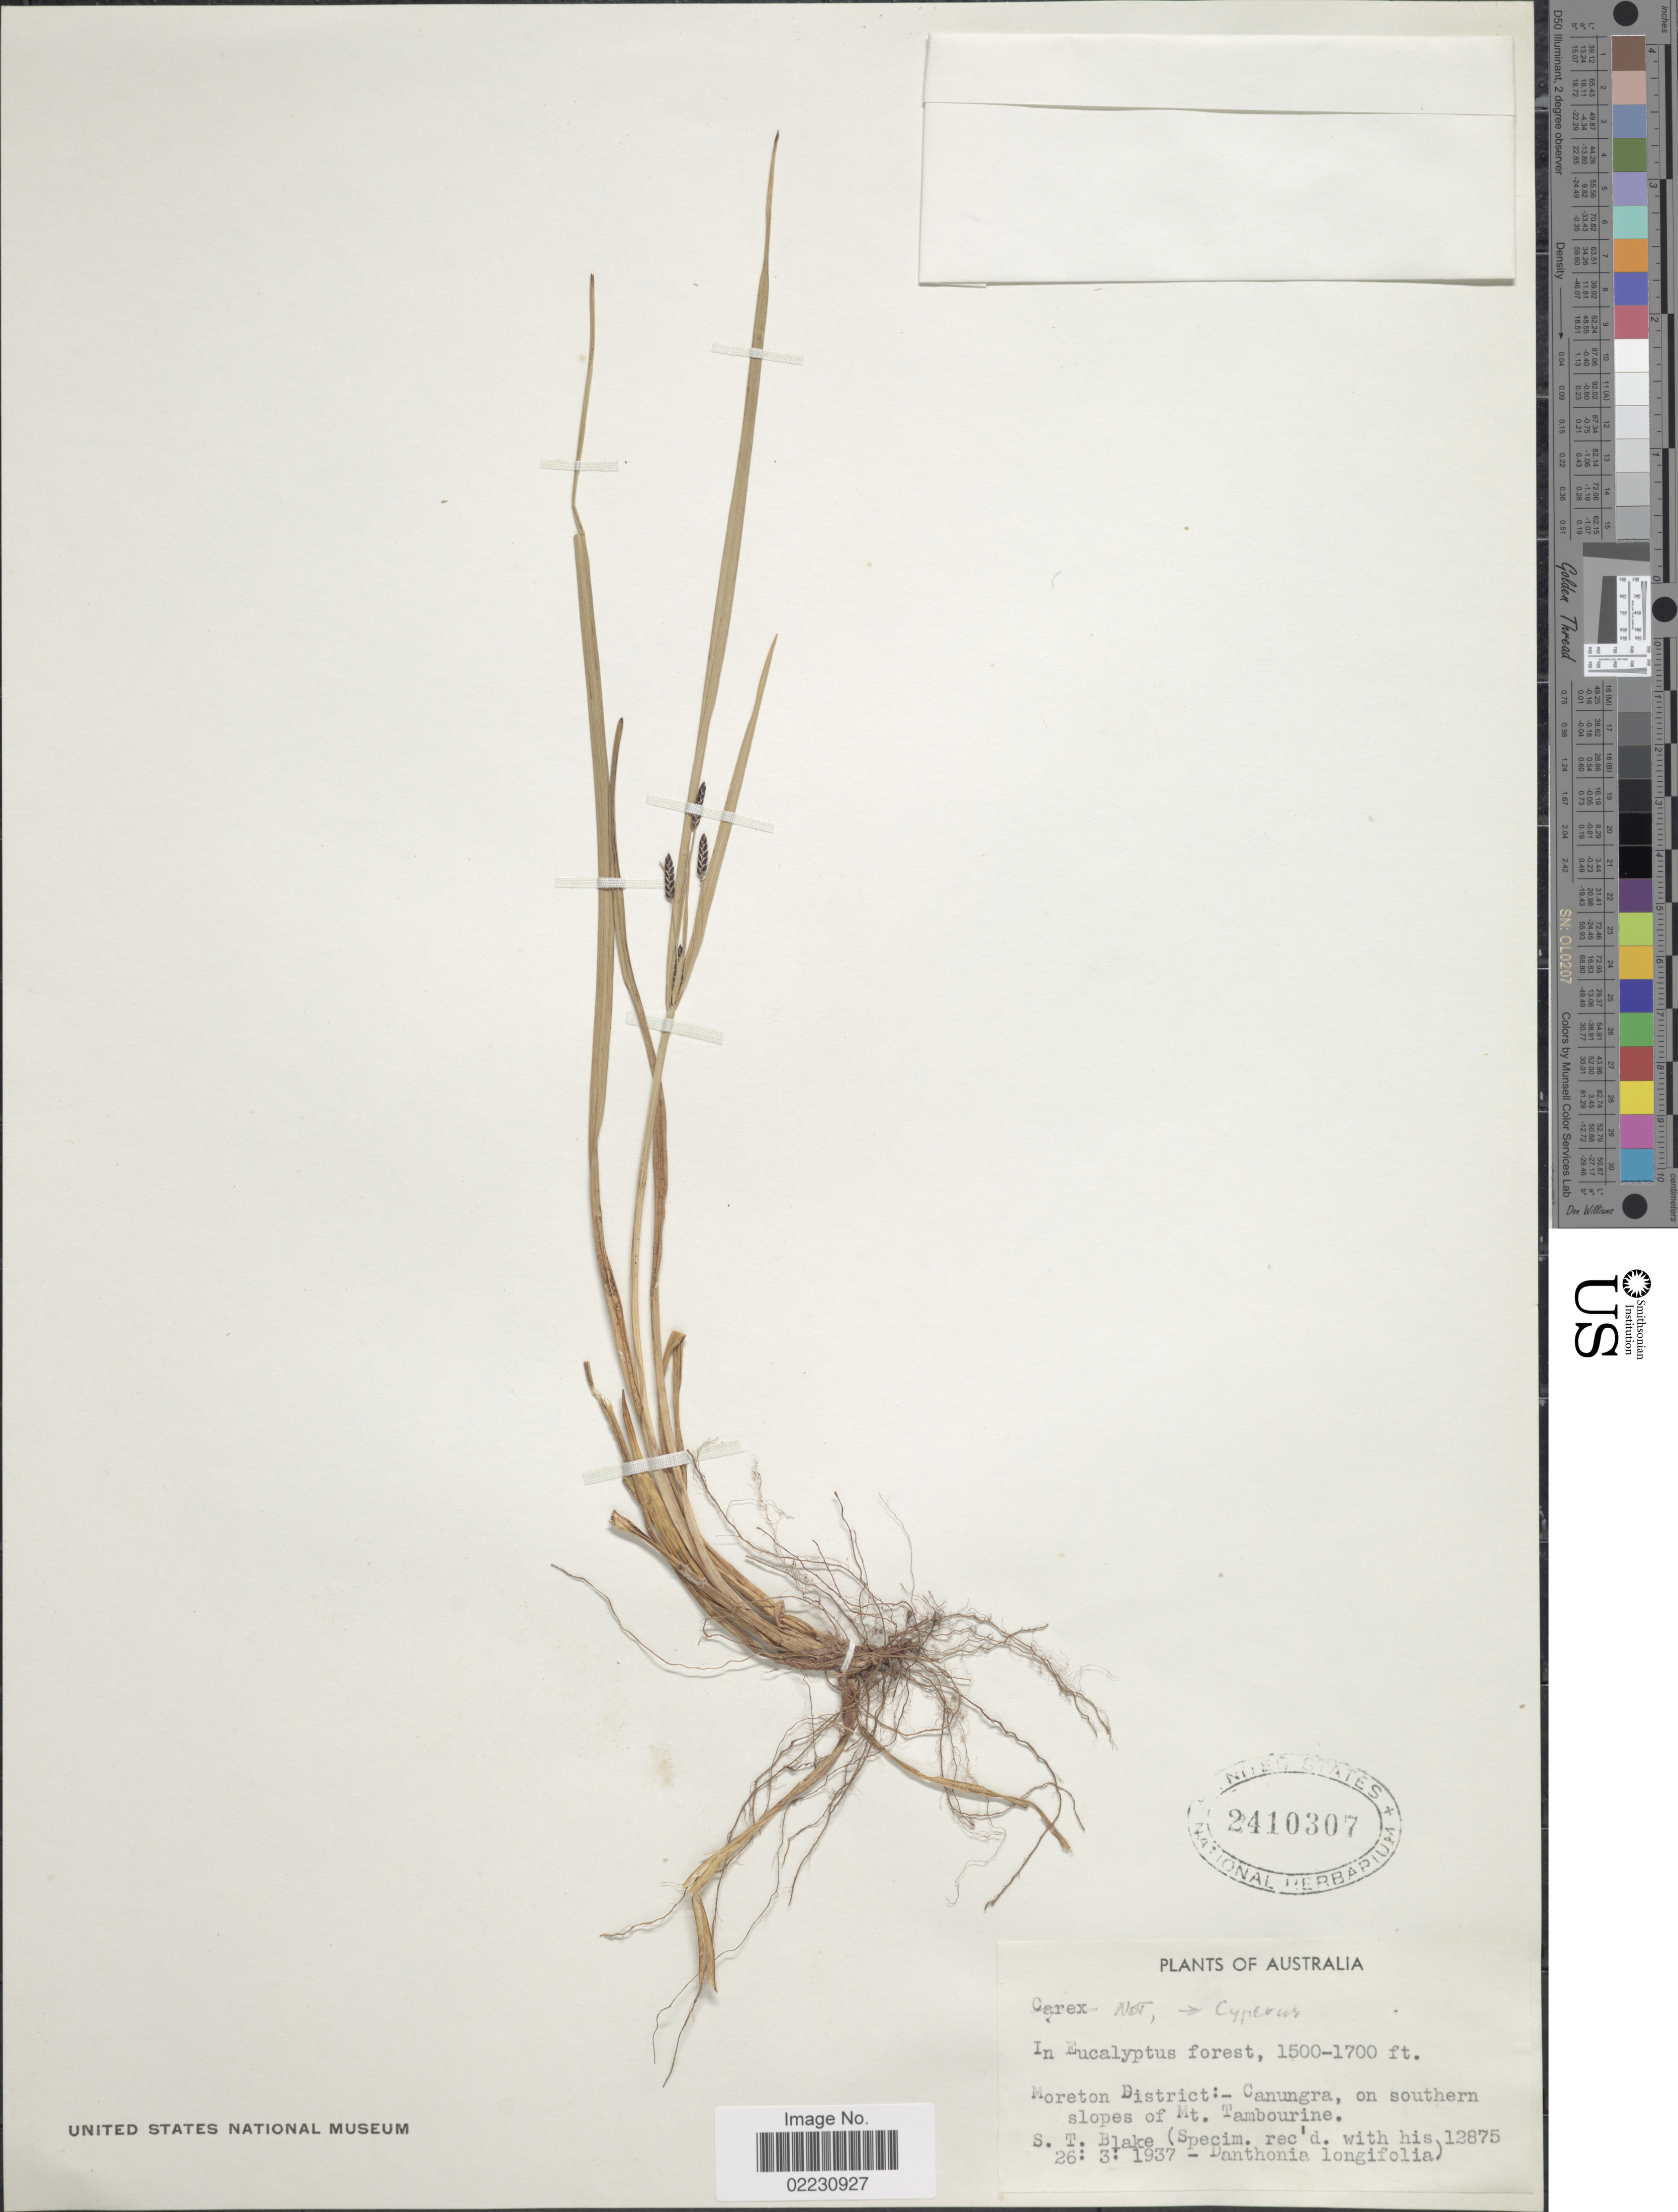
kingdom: Plantae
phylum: Tracheophyta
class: Liliopsida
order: Poales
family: Cyperaceae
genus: Cyperus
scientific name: Cyperus tetraphyllus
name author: R. Br.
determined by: Strong, Mark T., (BOT), Smithsonian Institution - National Museum of Natural History (UNITED STATES)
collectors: S. T. Blake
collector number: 12875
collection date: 1937-03-26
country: Australia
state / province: Queensland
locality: Moreton District, Canungra, on southern slopes of Mt. Tambourine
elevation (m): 457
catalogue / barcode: US 2410307